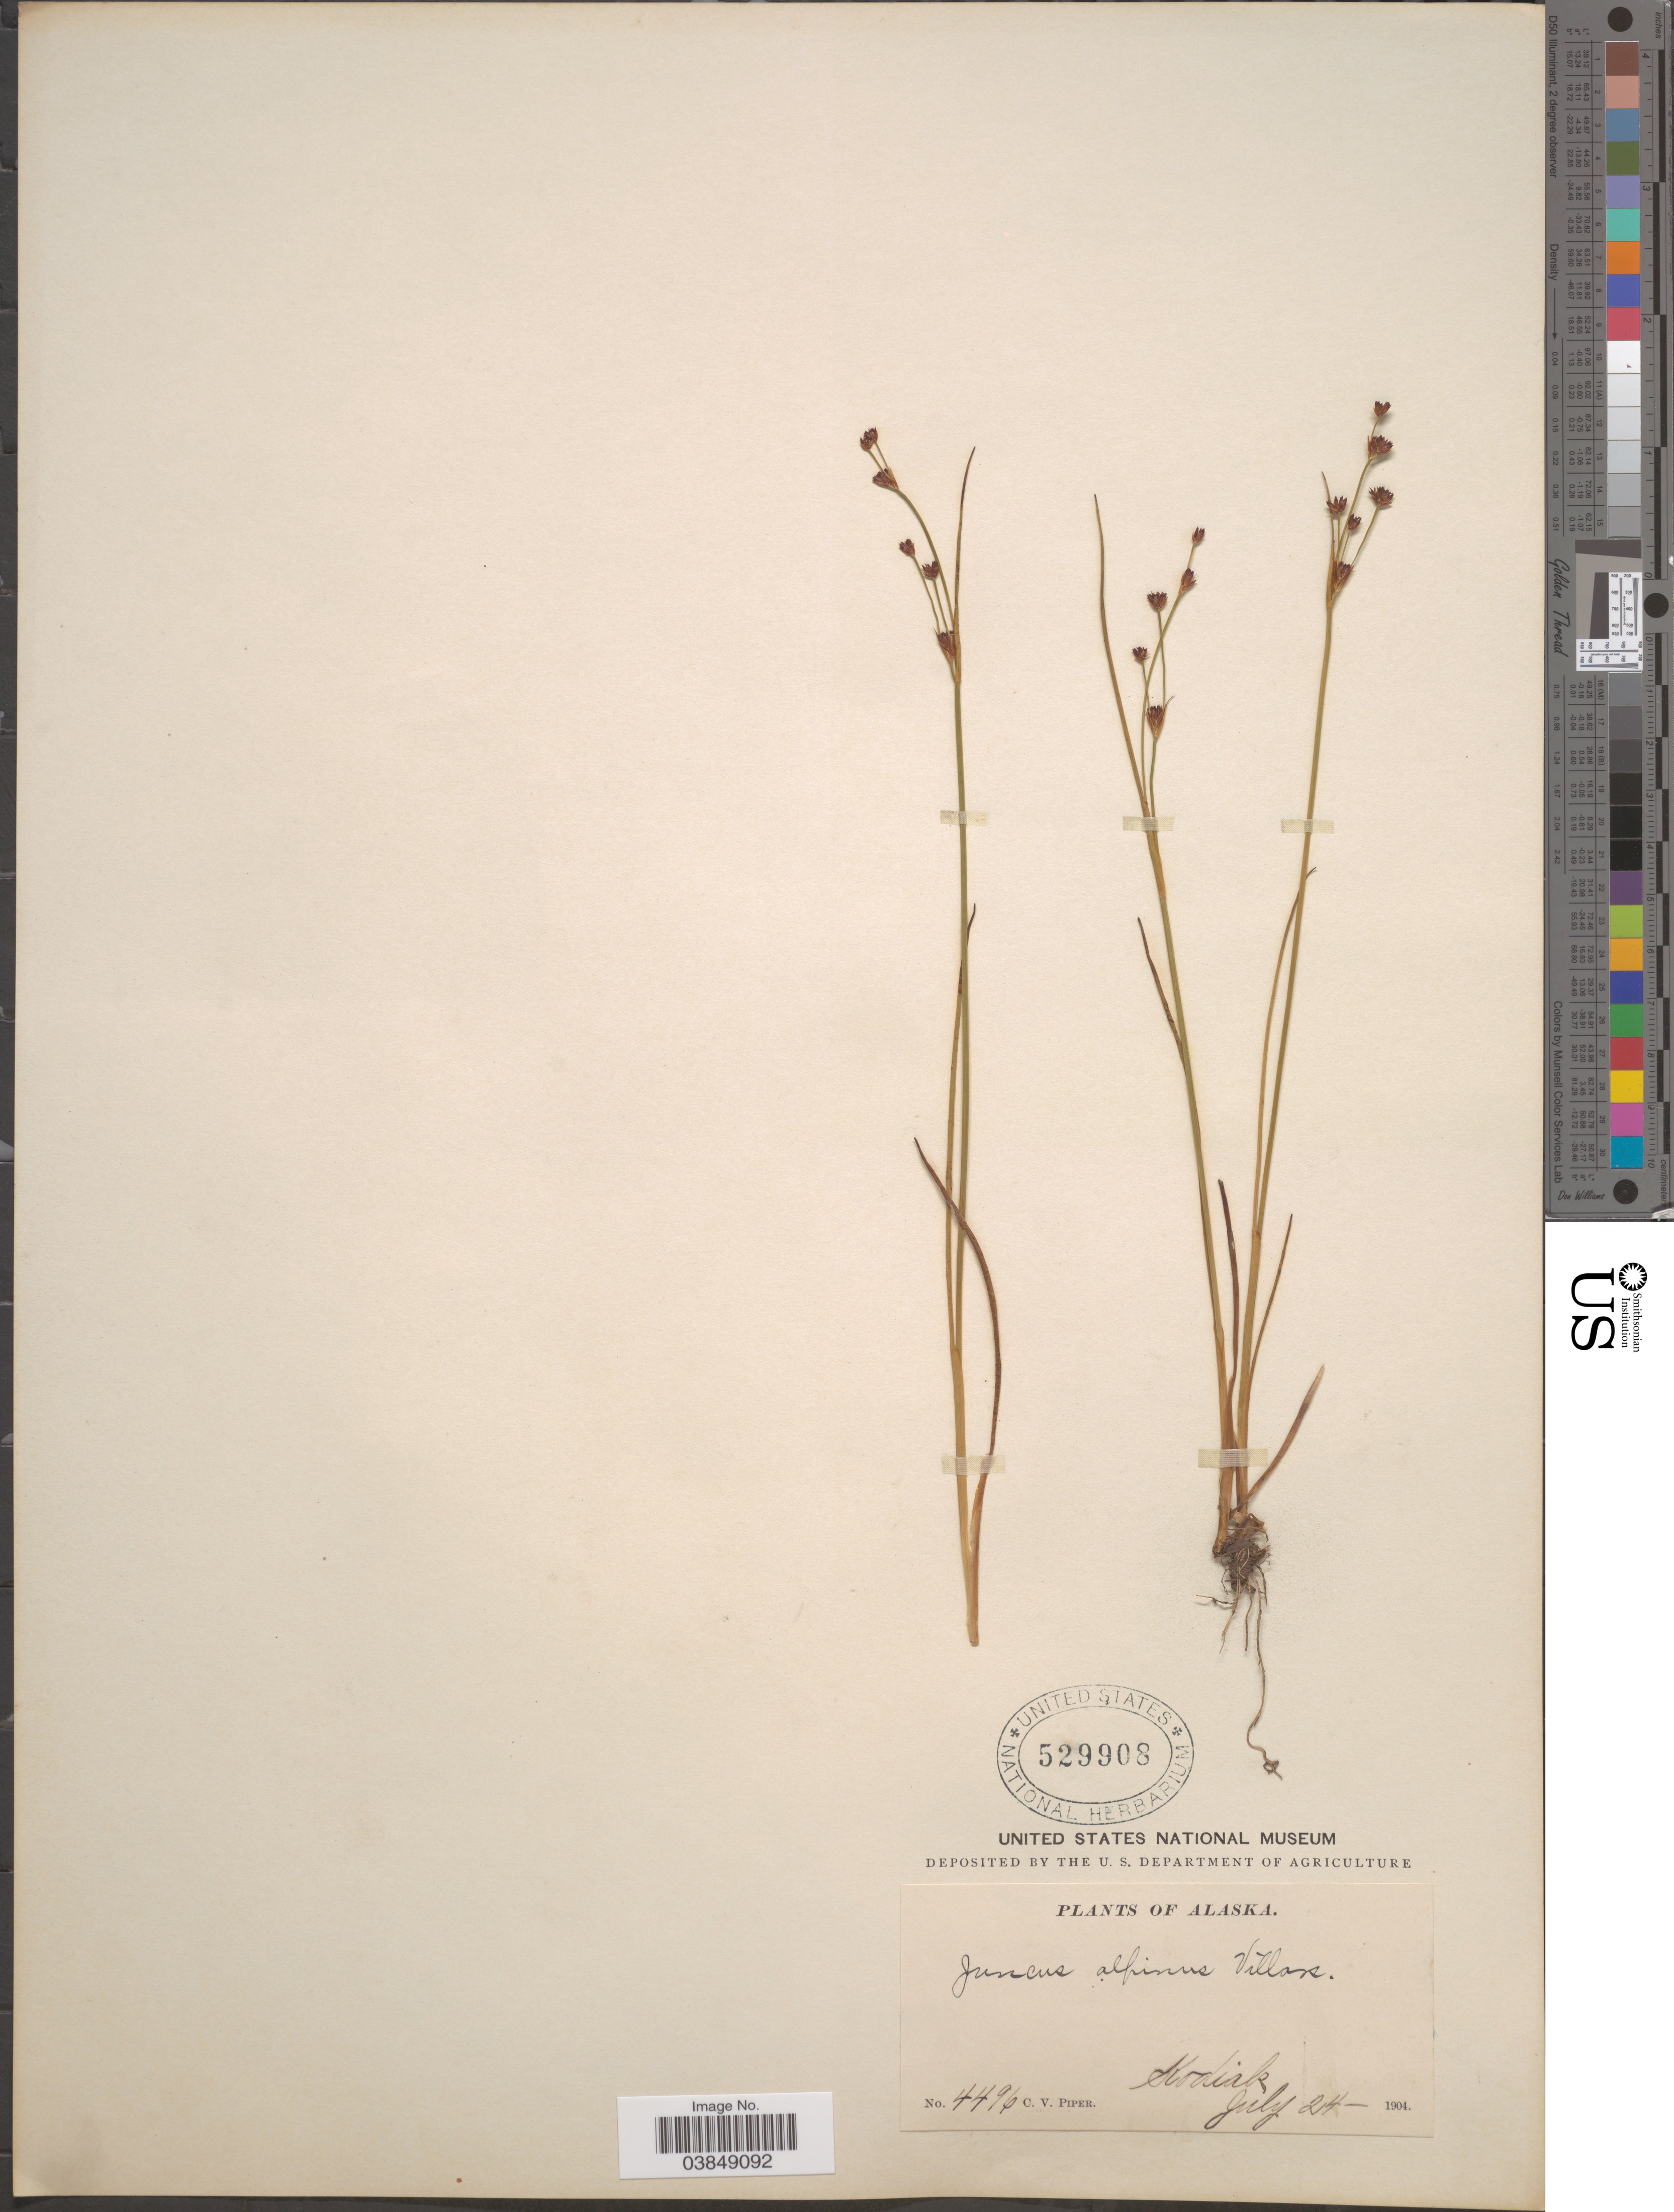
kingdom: Plantae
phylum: Tracheophyta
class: Liliopsida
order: Poales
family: Juncaceae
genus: Juncus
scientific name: Juncus alpinus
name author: Vill.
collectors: C. V. Piper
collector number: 4496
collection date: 1904-07-24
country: United States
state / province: Alaska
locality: Kodiak.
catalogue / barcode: US 529908